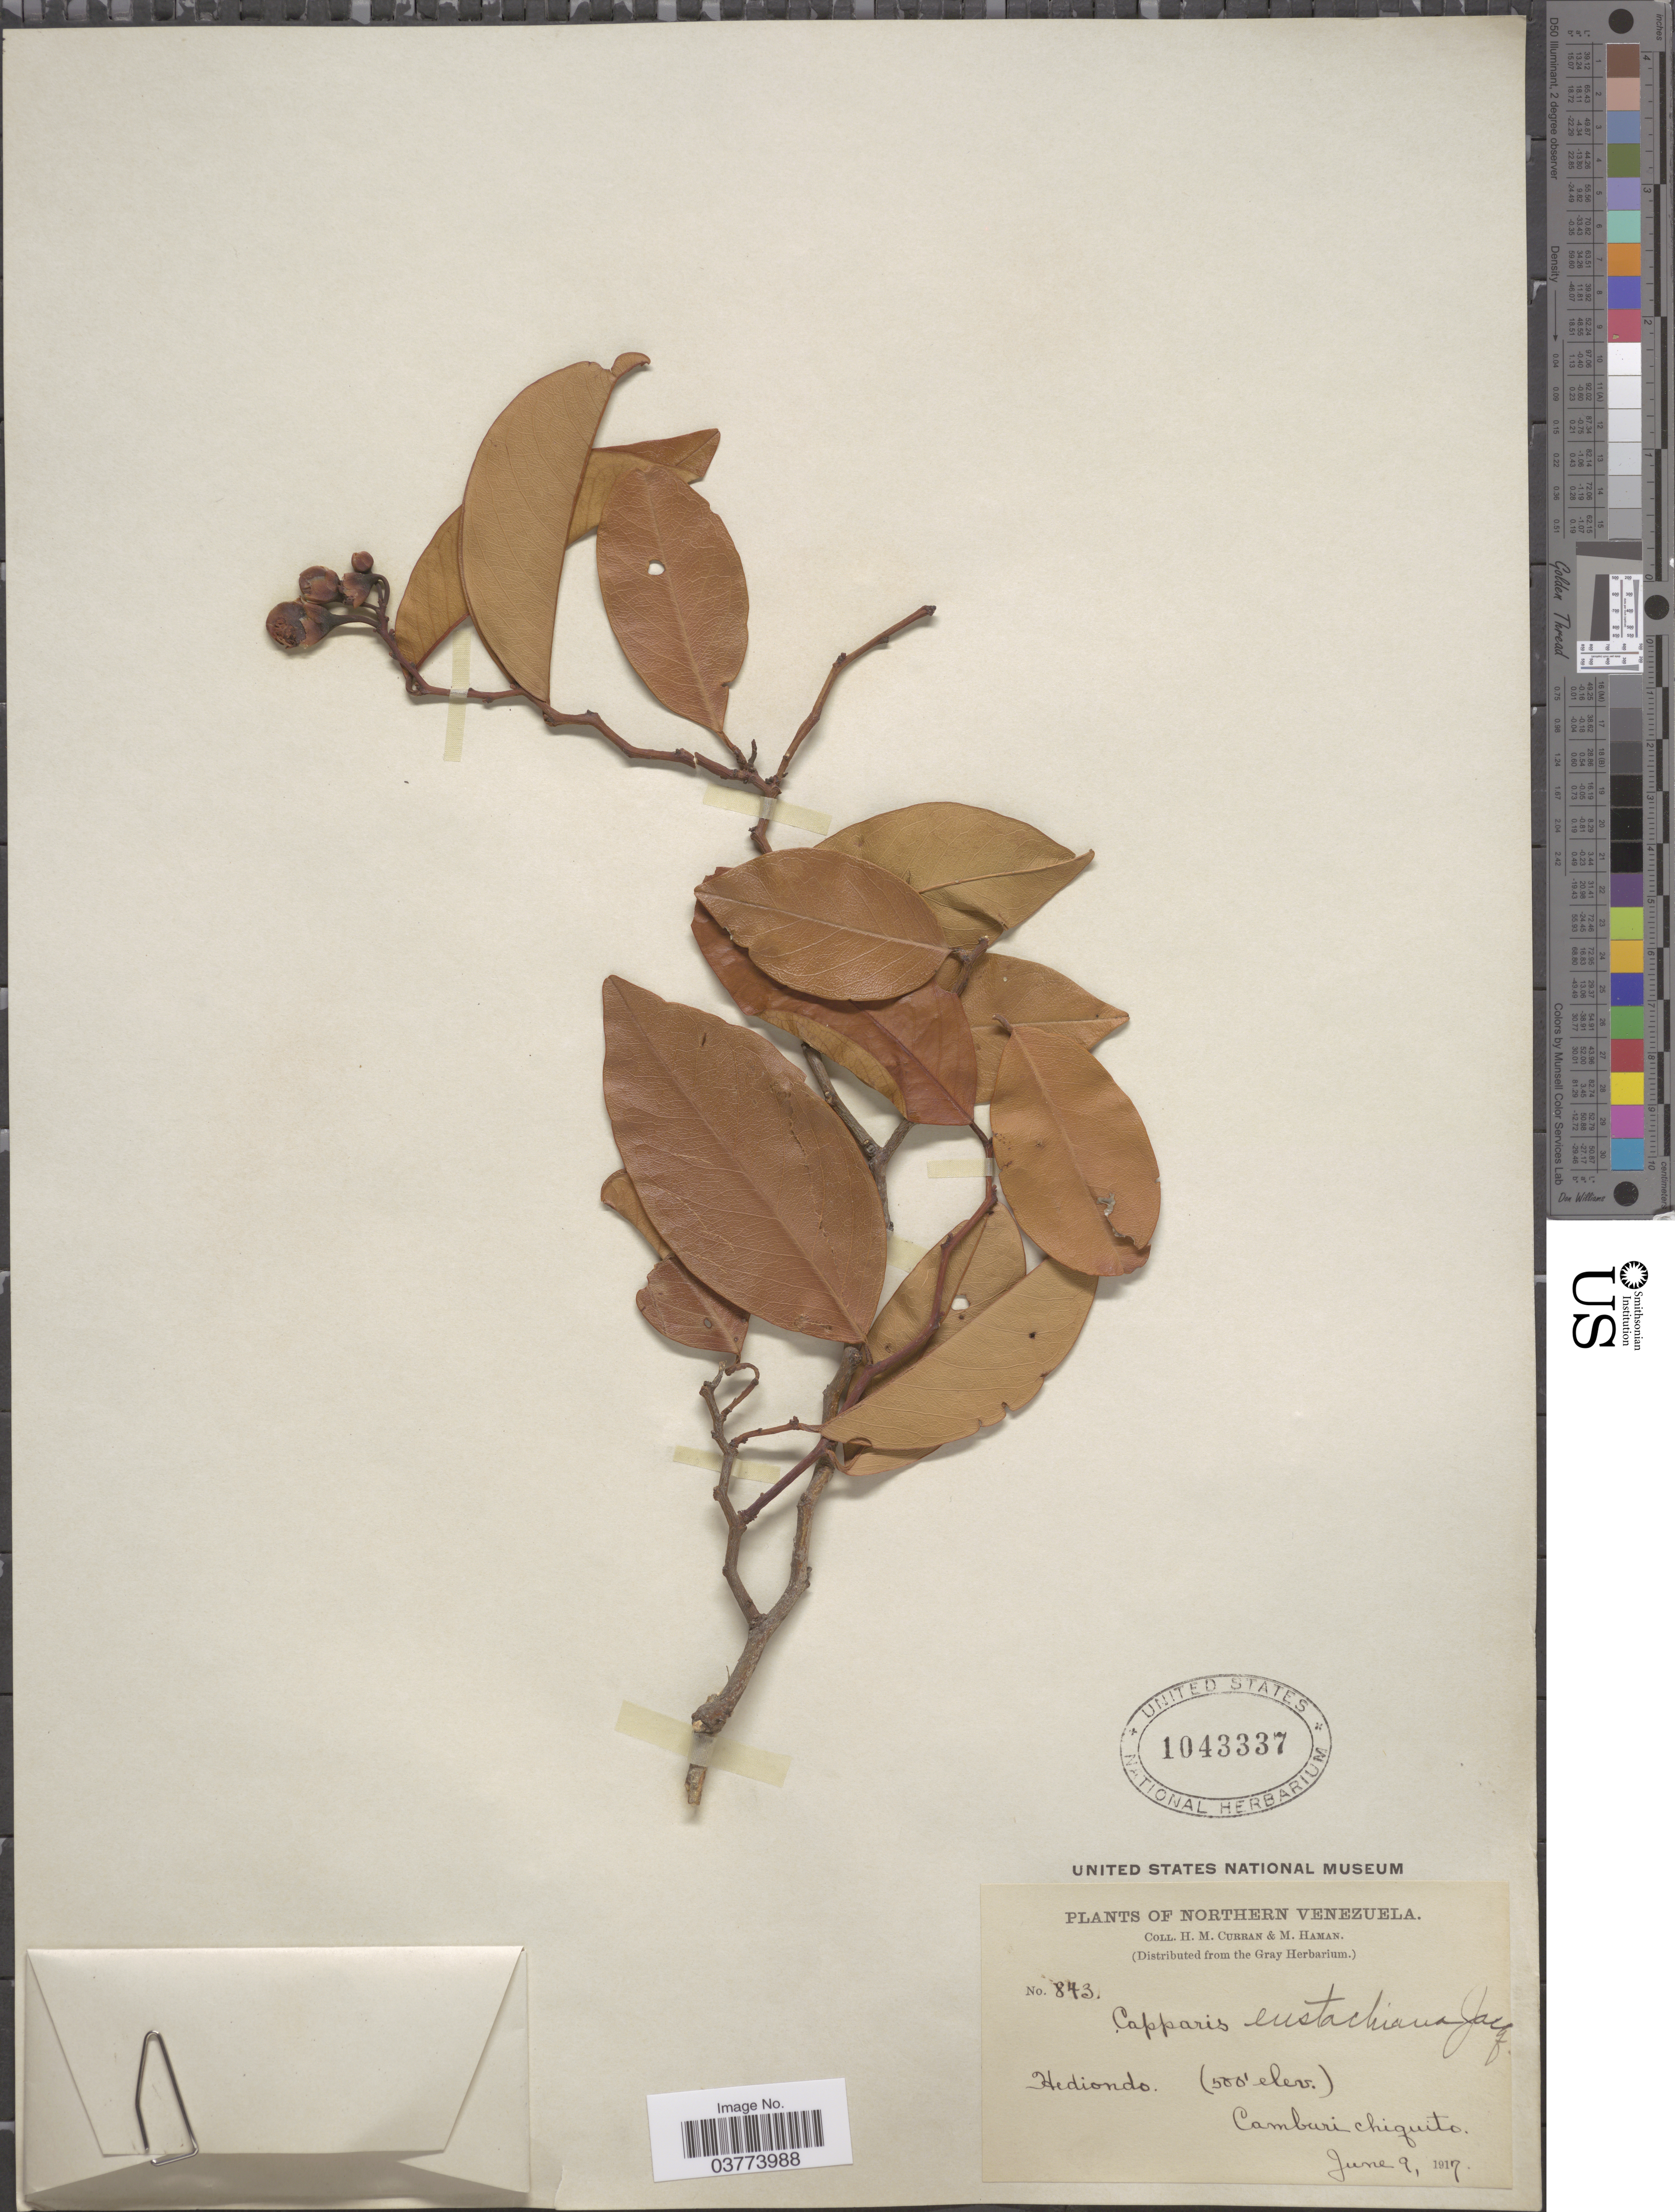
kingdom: Plantae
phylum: Tracheophyta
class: Magnoliopsida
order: Brassicales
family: Capparaceae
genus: Cynophalla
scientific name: Cynophalla polyantha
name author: (Triana & Planch.) Cornejo & Iltis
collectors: H. M. Curran & M. Haman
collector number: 843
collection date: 1917-06-09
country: Venezuela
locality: Northern Venezuela. Hediondo. Camburi chiquito.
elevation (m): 152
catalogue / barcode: US 1043337